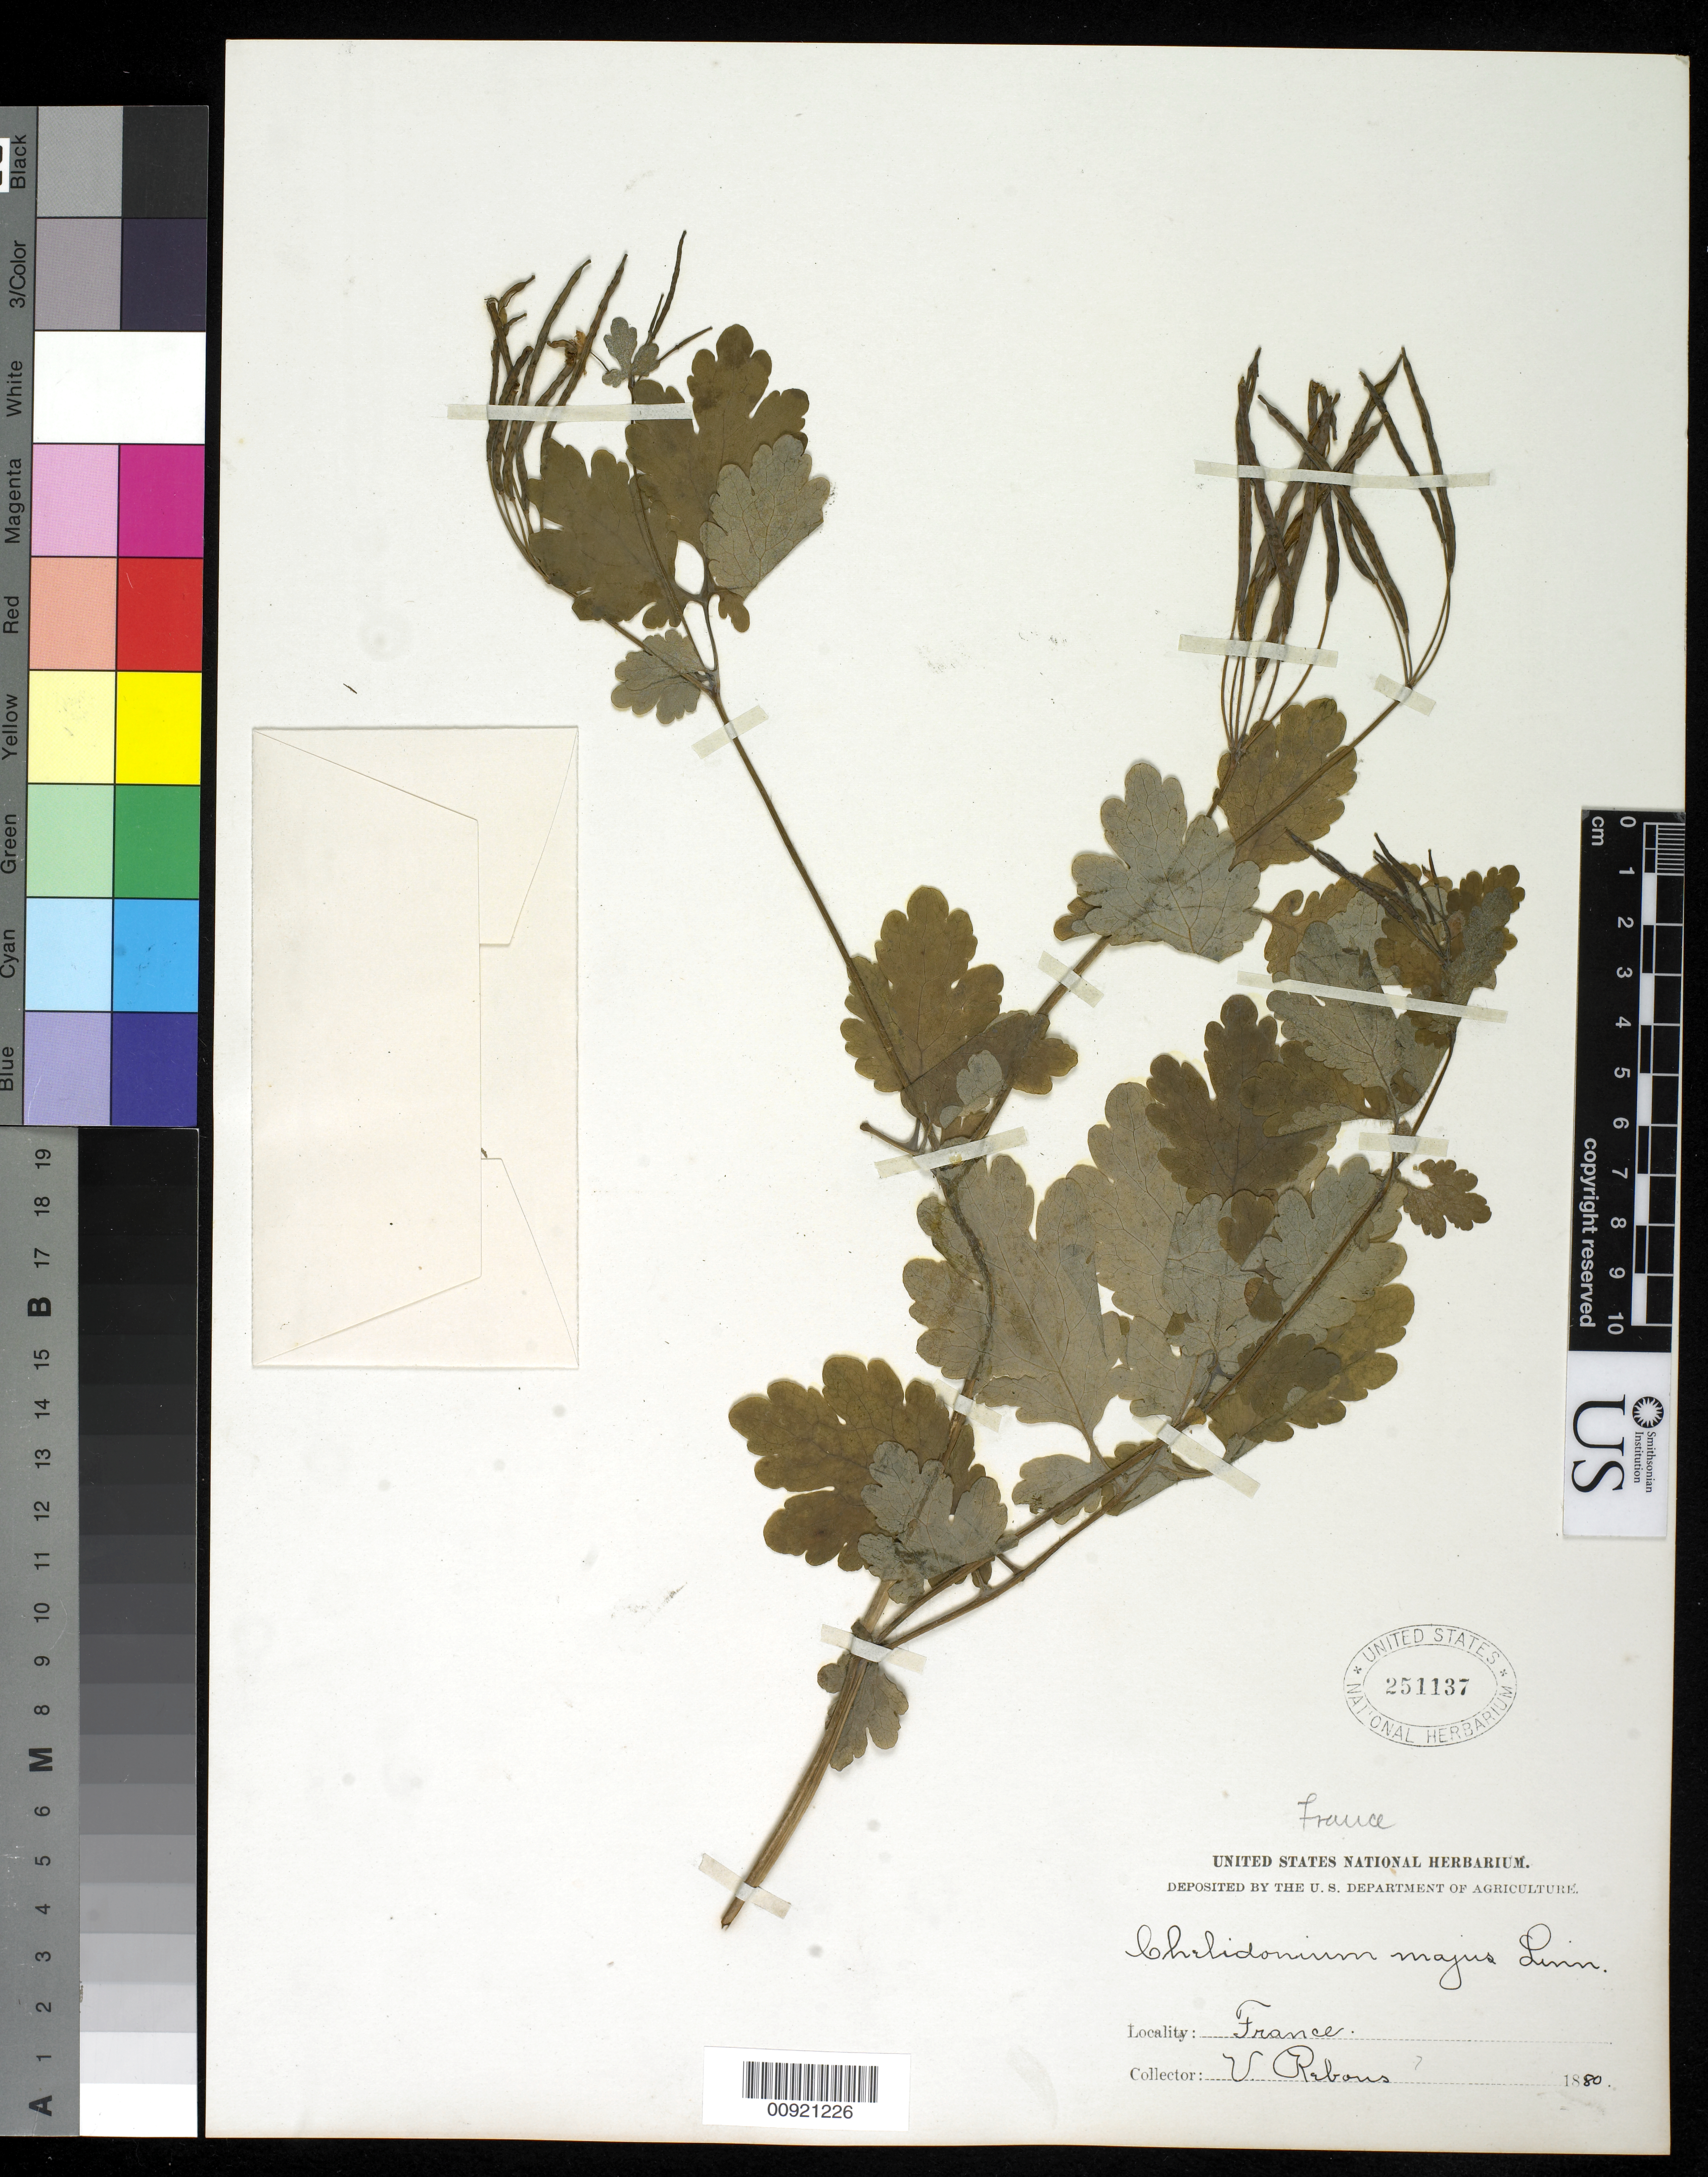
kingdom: Plantae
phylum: Tracheophyta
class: Magnoliopsida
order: Ranunculales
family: Papaveraceae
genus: Chelidonium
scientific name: Chelidonium majus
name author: L.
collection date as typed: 1880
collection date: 1880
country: France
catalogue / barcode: US 251137